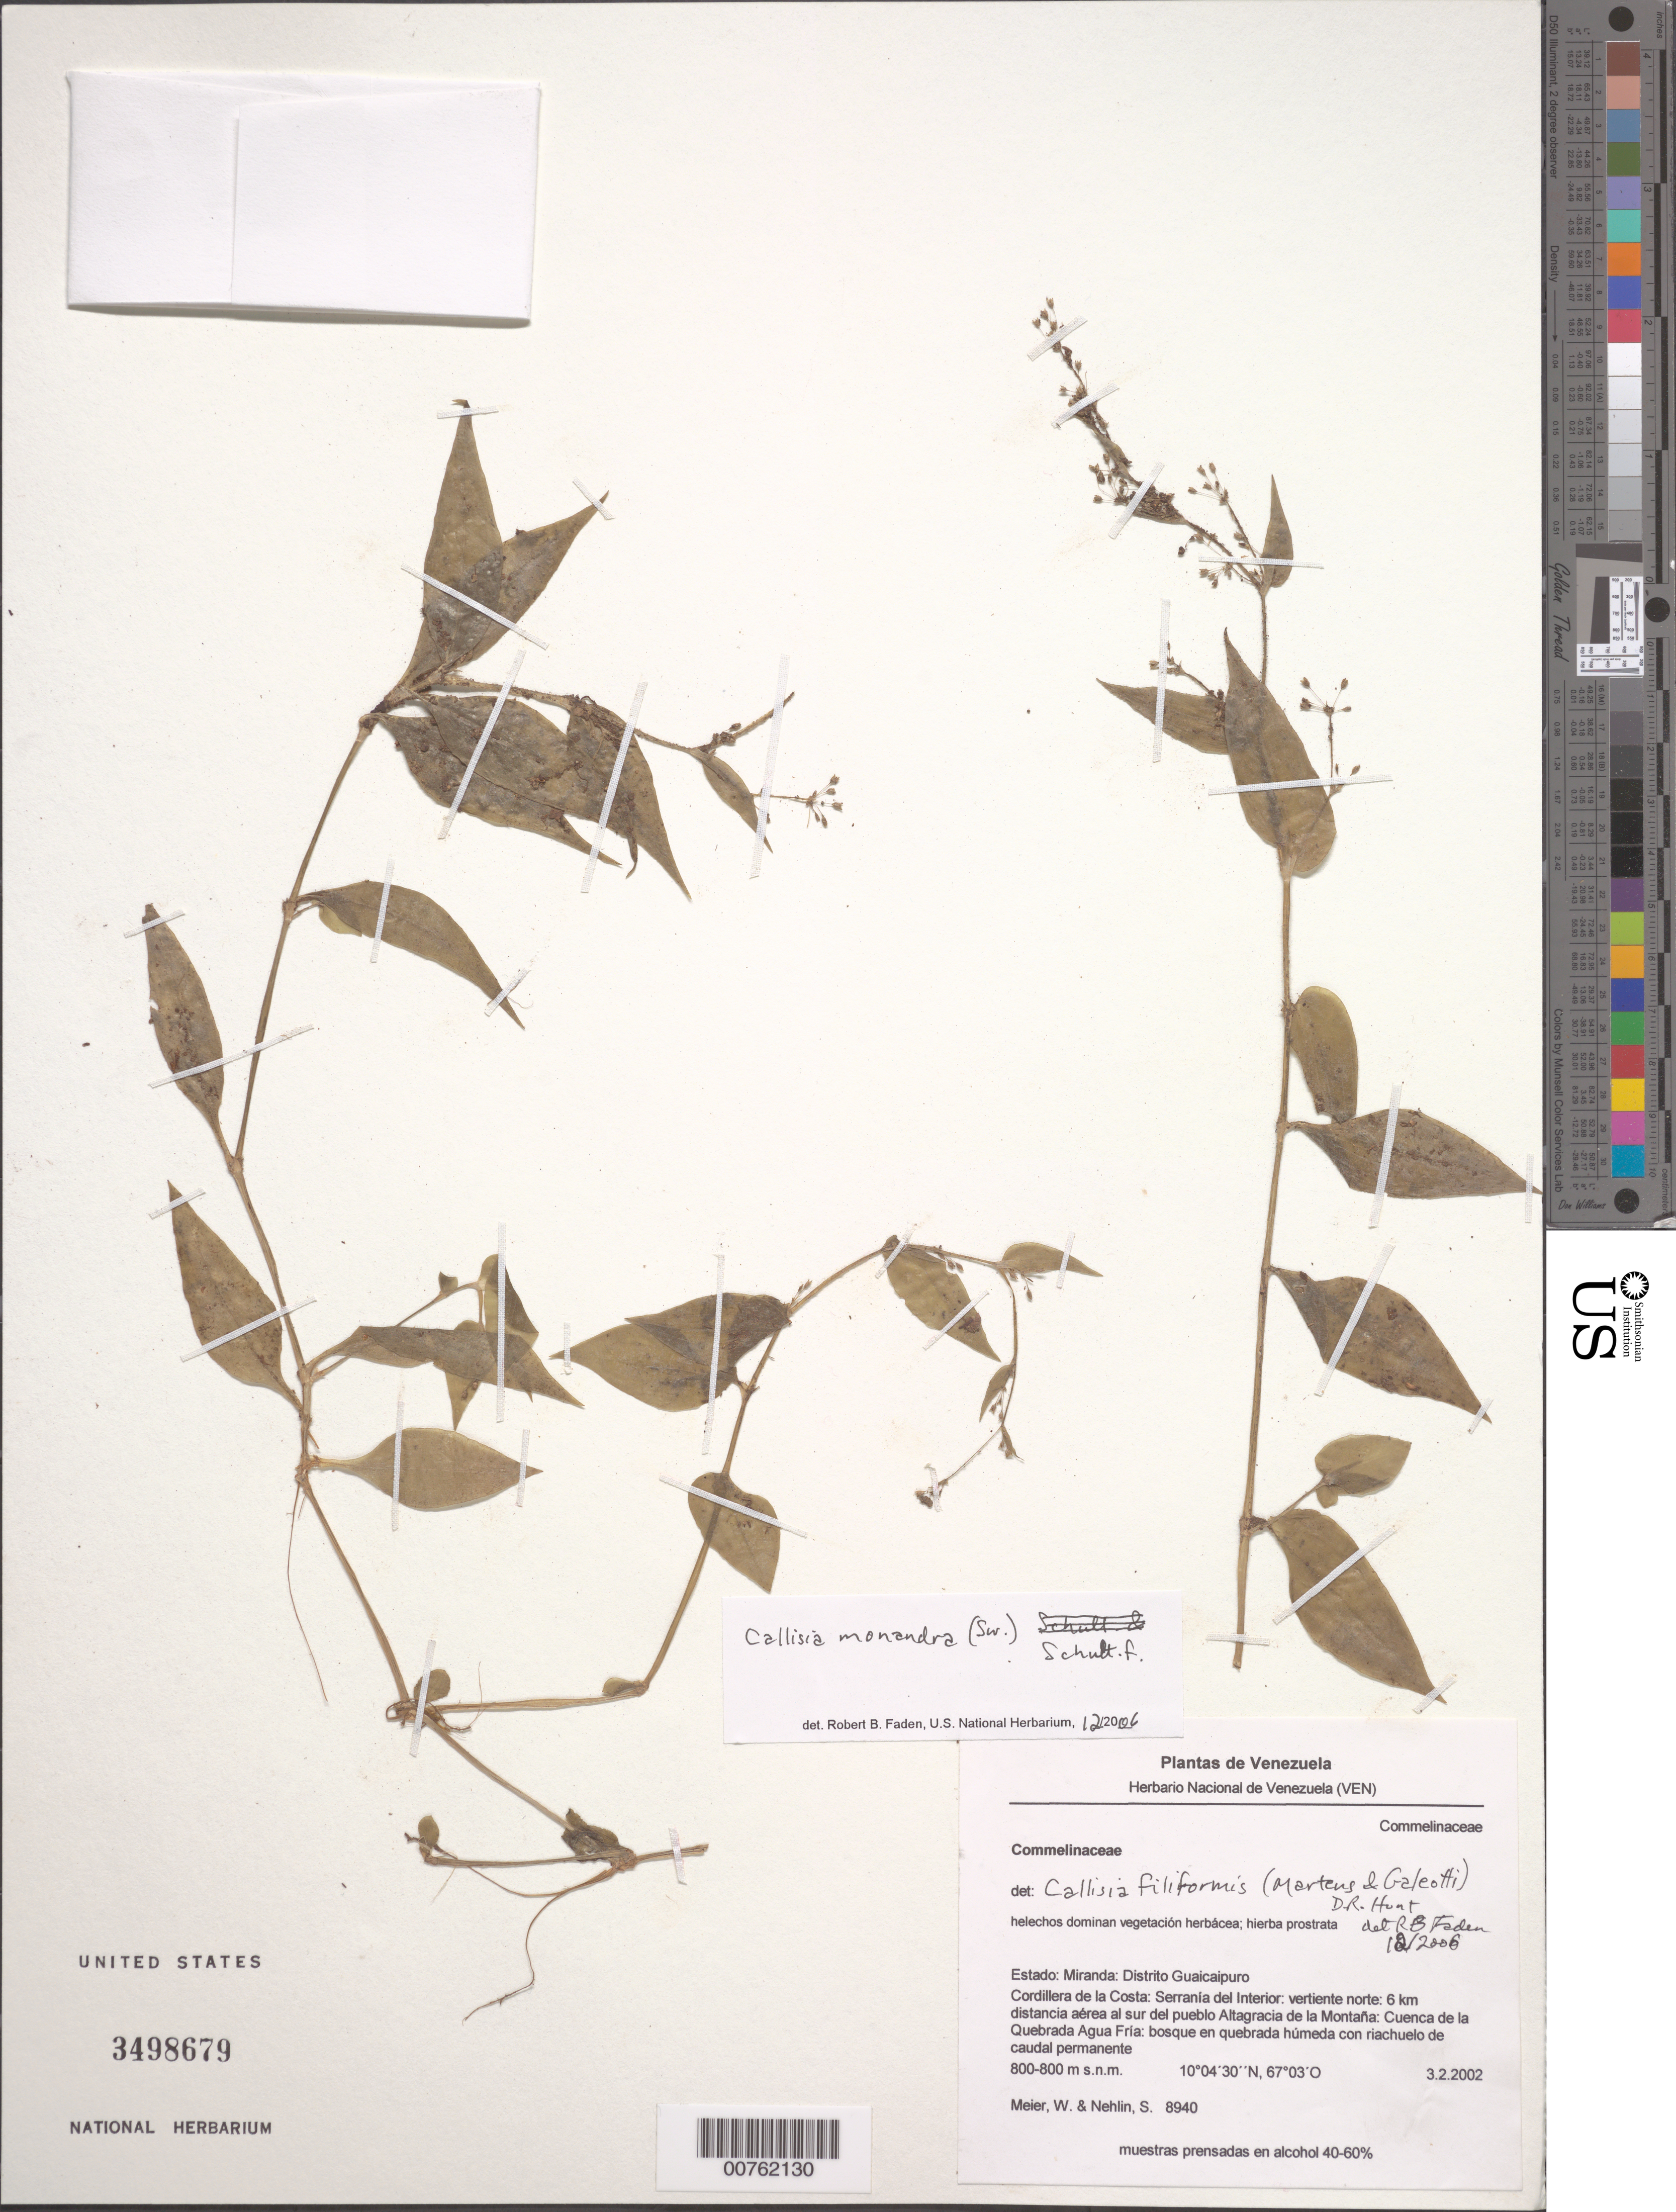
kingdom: Plantae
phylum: Tracheophyta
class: Liliopsida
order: Commelinales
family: Commelinaceae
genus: Callisia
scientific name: Callisia monandra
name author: (Sw.) Schult. & Schult. f.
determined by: Faden, Robert B., (US), Smithsonian Institution - National Museum of Natural History (UNITED STATES)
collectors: W. Meier & S. Nehlin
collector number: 8940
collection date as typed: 03 Feb 2002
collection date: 2002-02-03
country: Venezuela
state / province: Miranda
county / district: Guaicaipuro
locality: Cordillera de la Costa: Serrania del Interior: vertiente norte: 6 km distancia aerea al sur del pueblo Altagracia de la Montana: Cuenca de la Quebrada Agua Fria: bosque en quebrada humeda con riachuelo de caudal permanente.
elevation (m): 800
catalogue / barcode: US 3498679